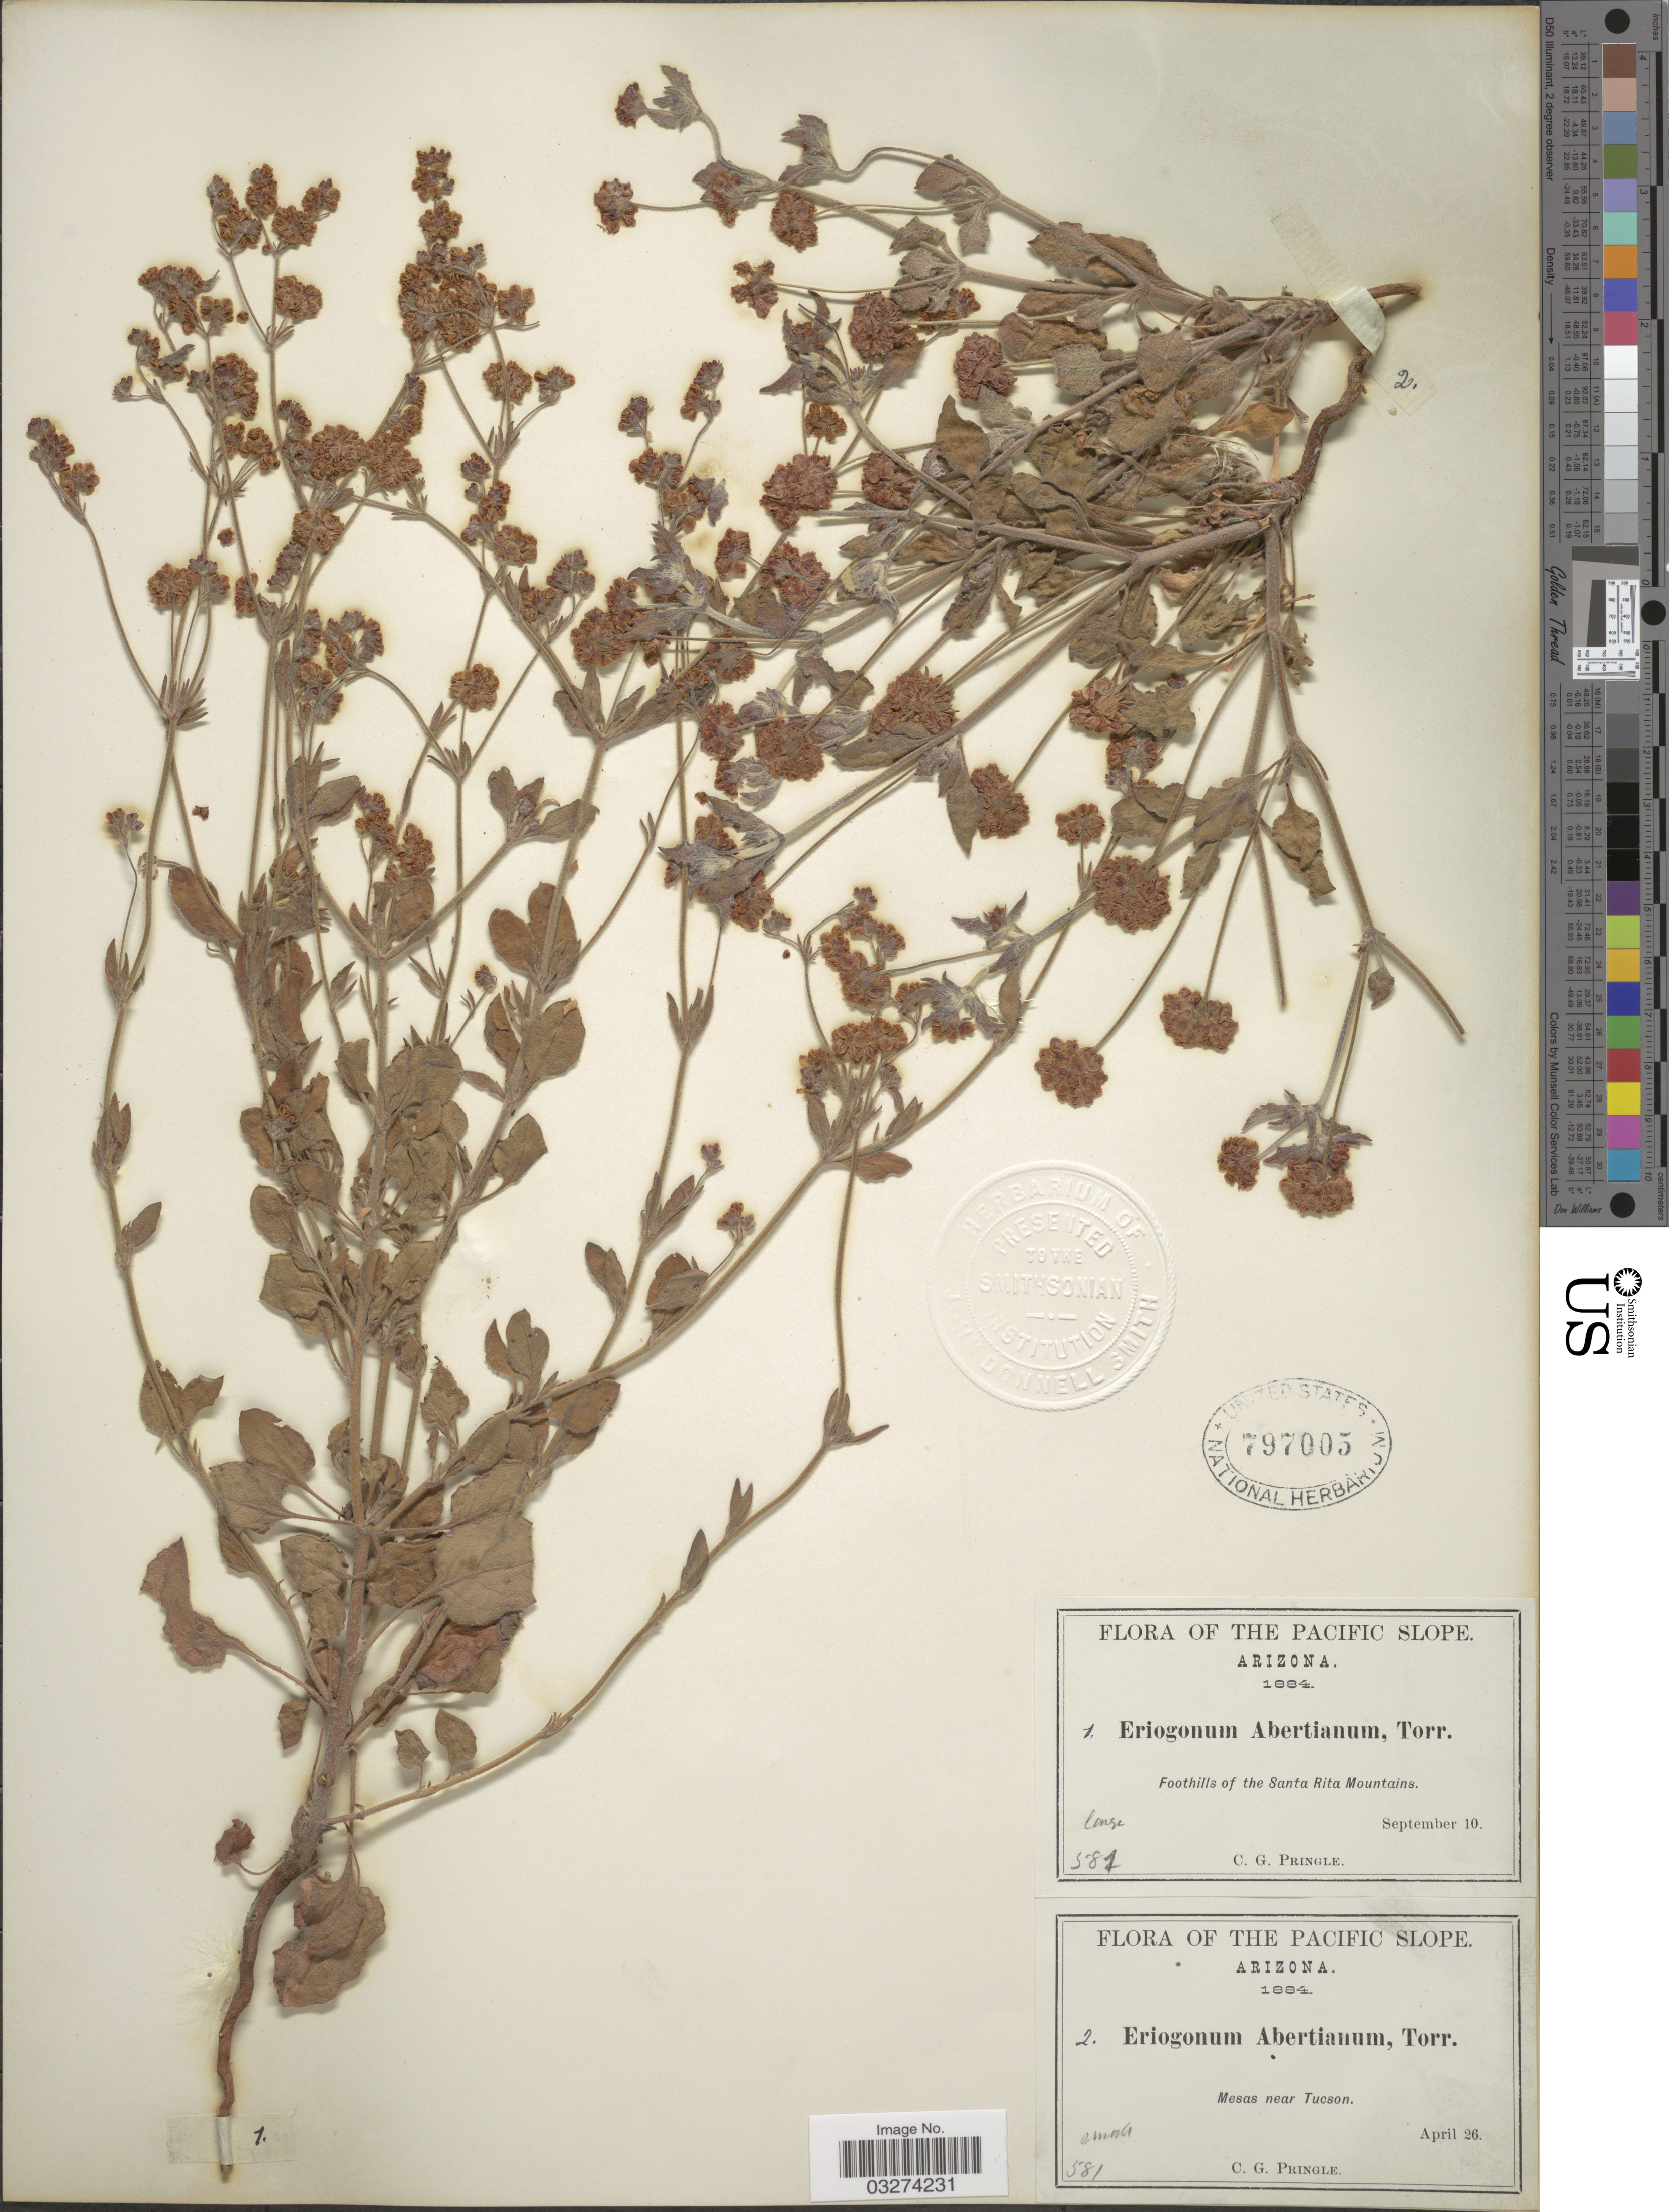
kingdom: Plantae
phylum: Tracheophyta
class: Magnoliopsida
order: Caryophyllales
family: Polygonaceae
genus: Eriogonum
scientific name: Eriogonum abertianum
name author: Torr.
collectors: C. G. Pringle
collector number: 581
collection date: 1884-04-26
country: United States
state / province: Arizona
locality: The Pacific Slope. Mesas near Tucson.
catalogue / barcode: US 797005-2